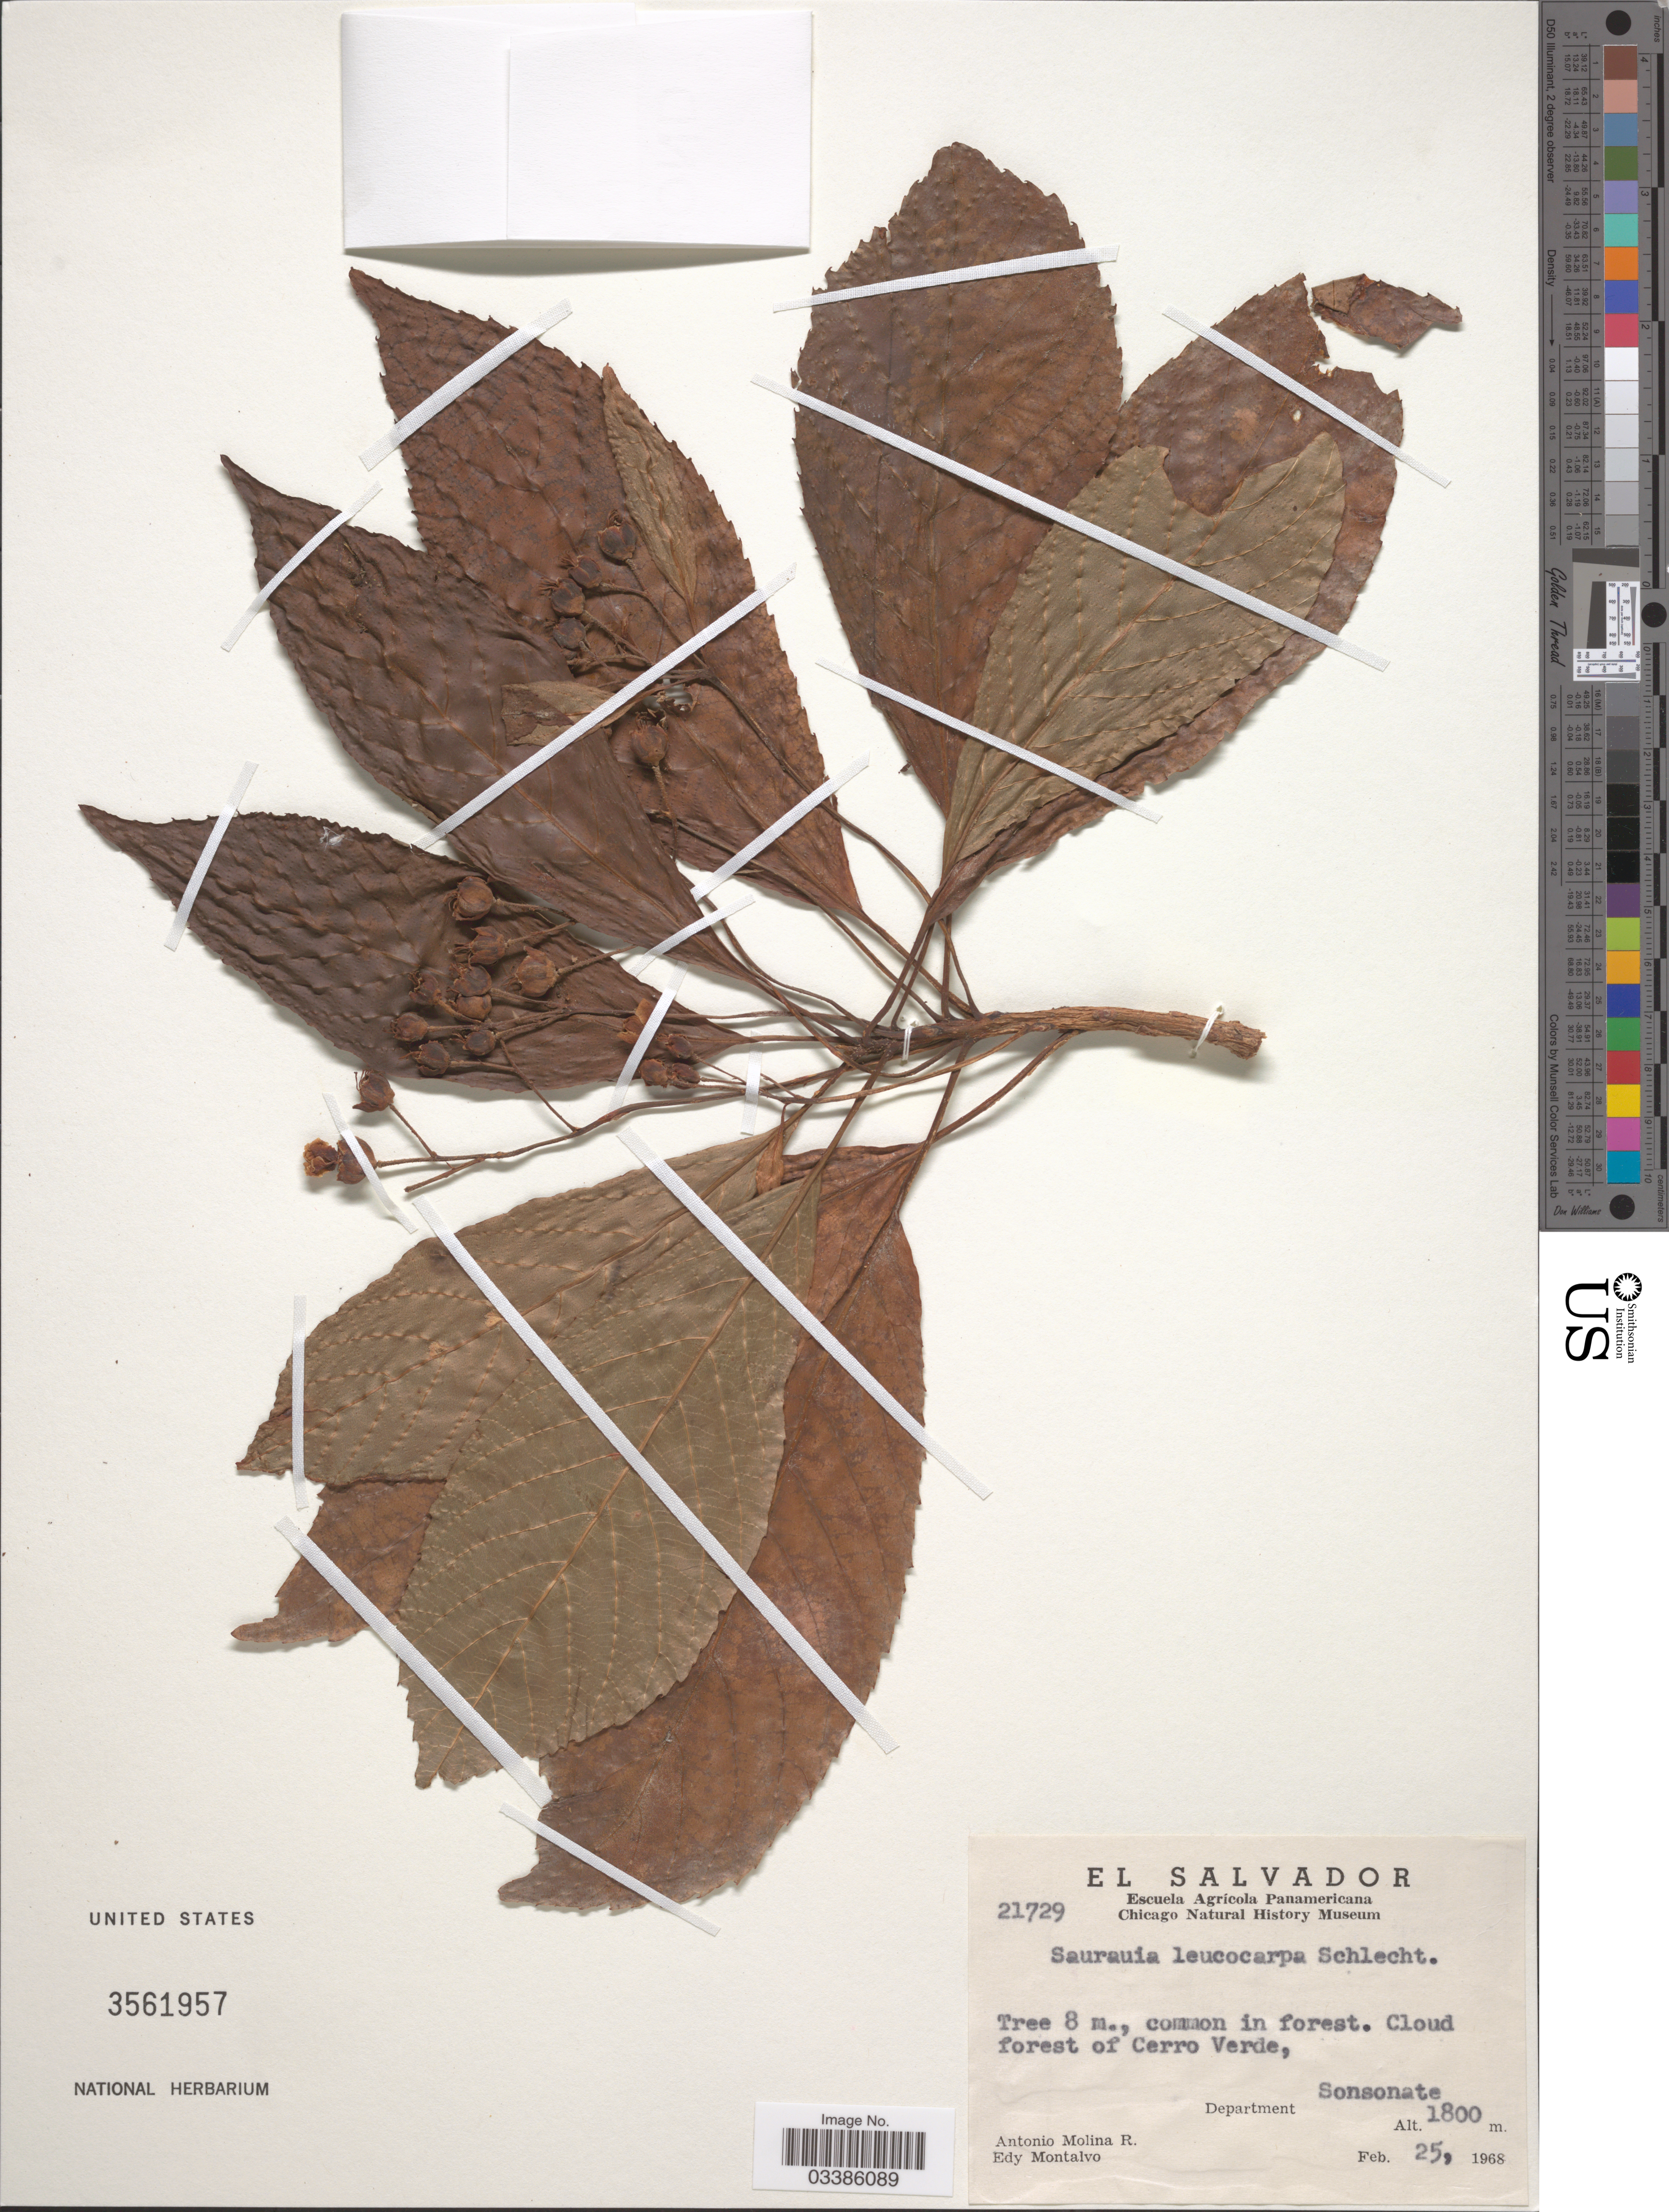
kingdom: Plantae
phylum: Tracheophyta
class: Magnoliopsida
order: Ericales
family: Actinidiaceae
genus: Saurauia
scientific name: Saurauia leucocarpa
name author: Schltdl.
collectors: A. Molina R. & E. A. Montalvo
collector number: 21729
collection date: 1968-02-25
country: El Salvador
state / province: Sonsonate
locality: Cloud forest of Cerro Verde, Department Sonsonate.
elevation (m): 1800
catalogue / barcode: US 3561957